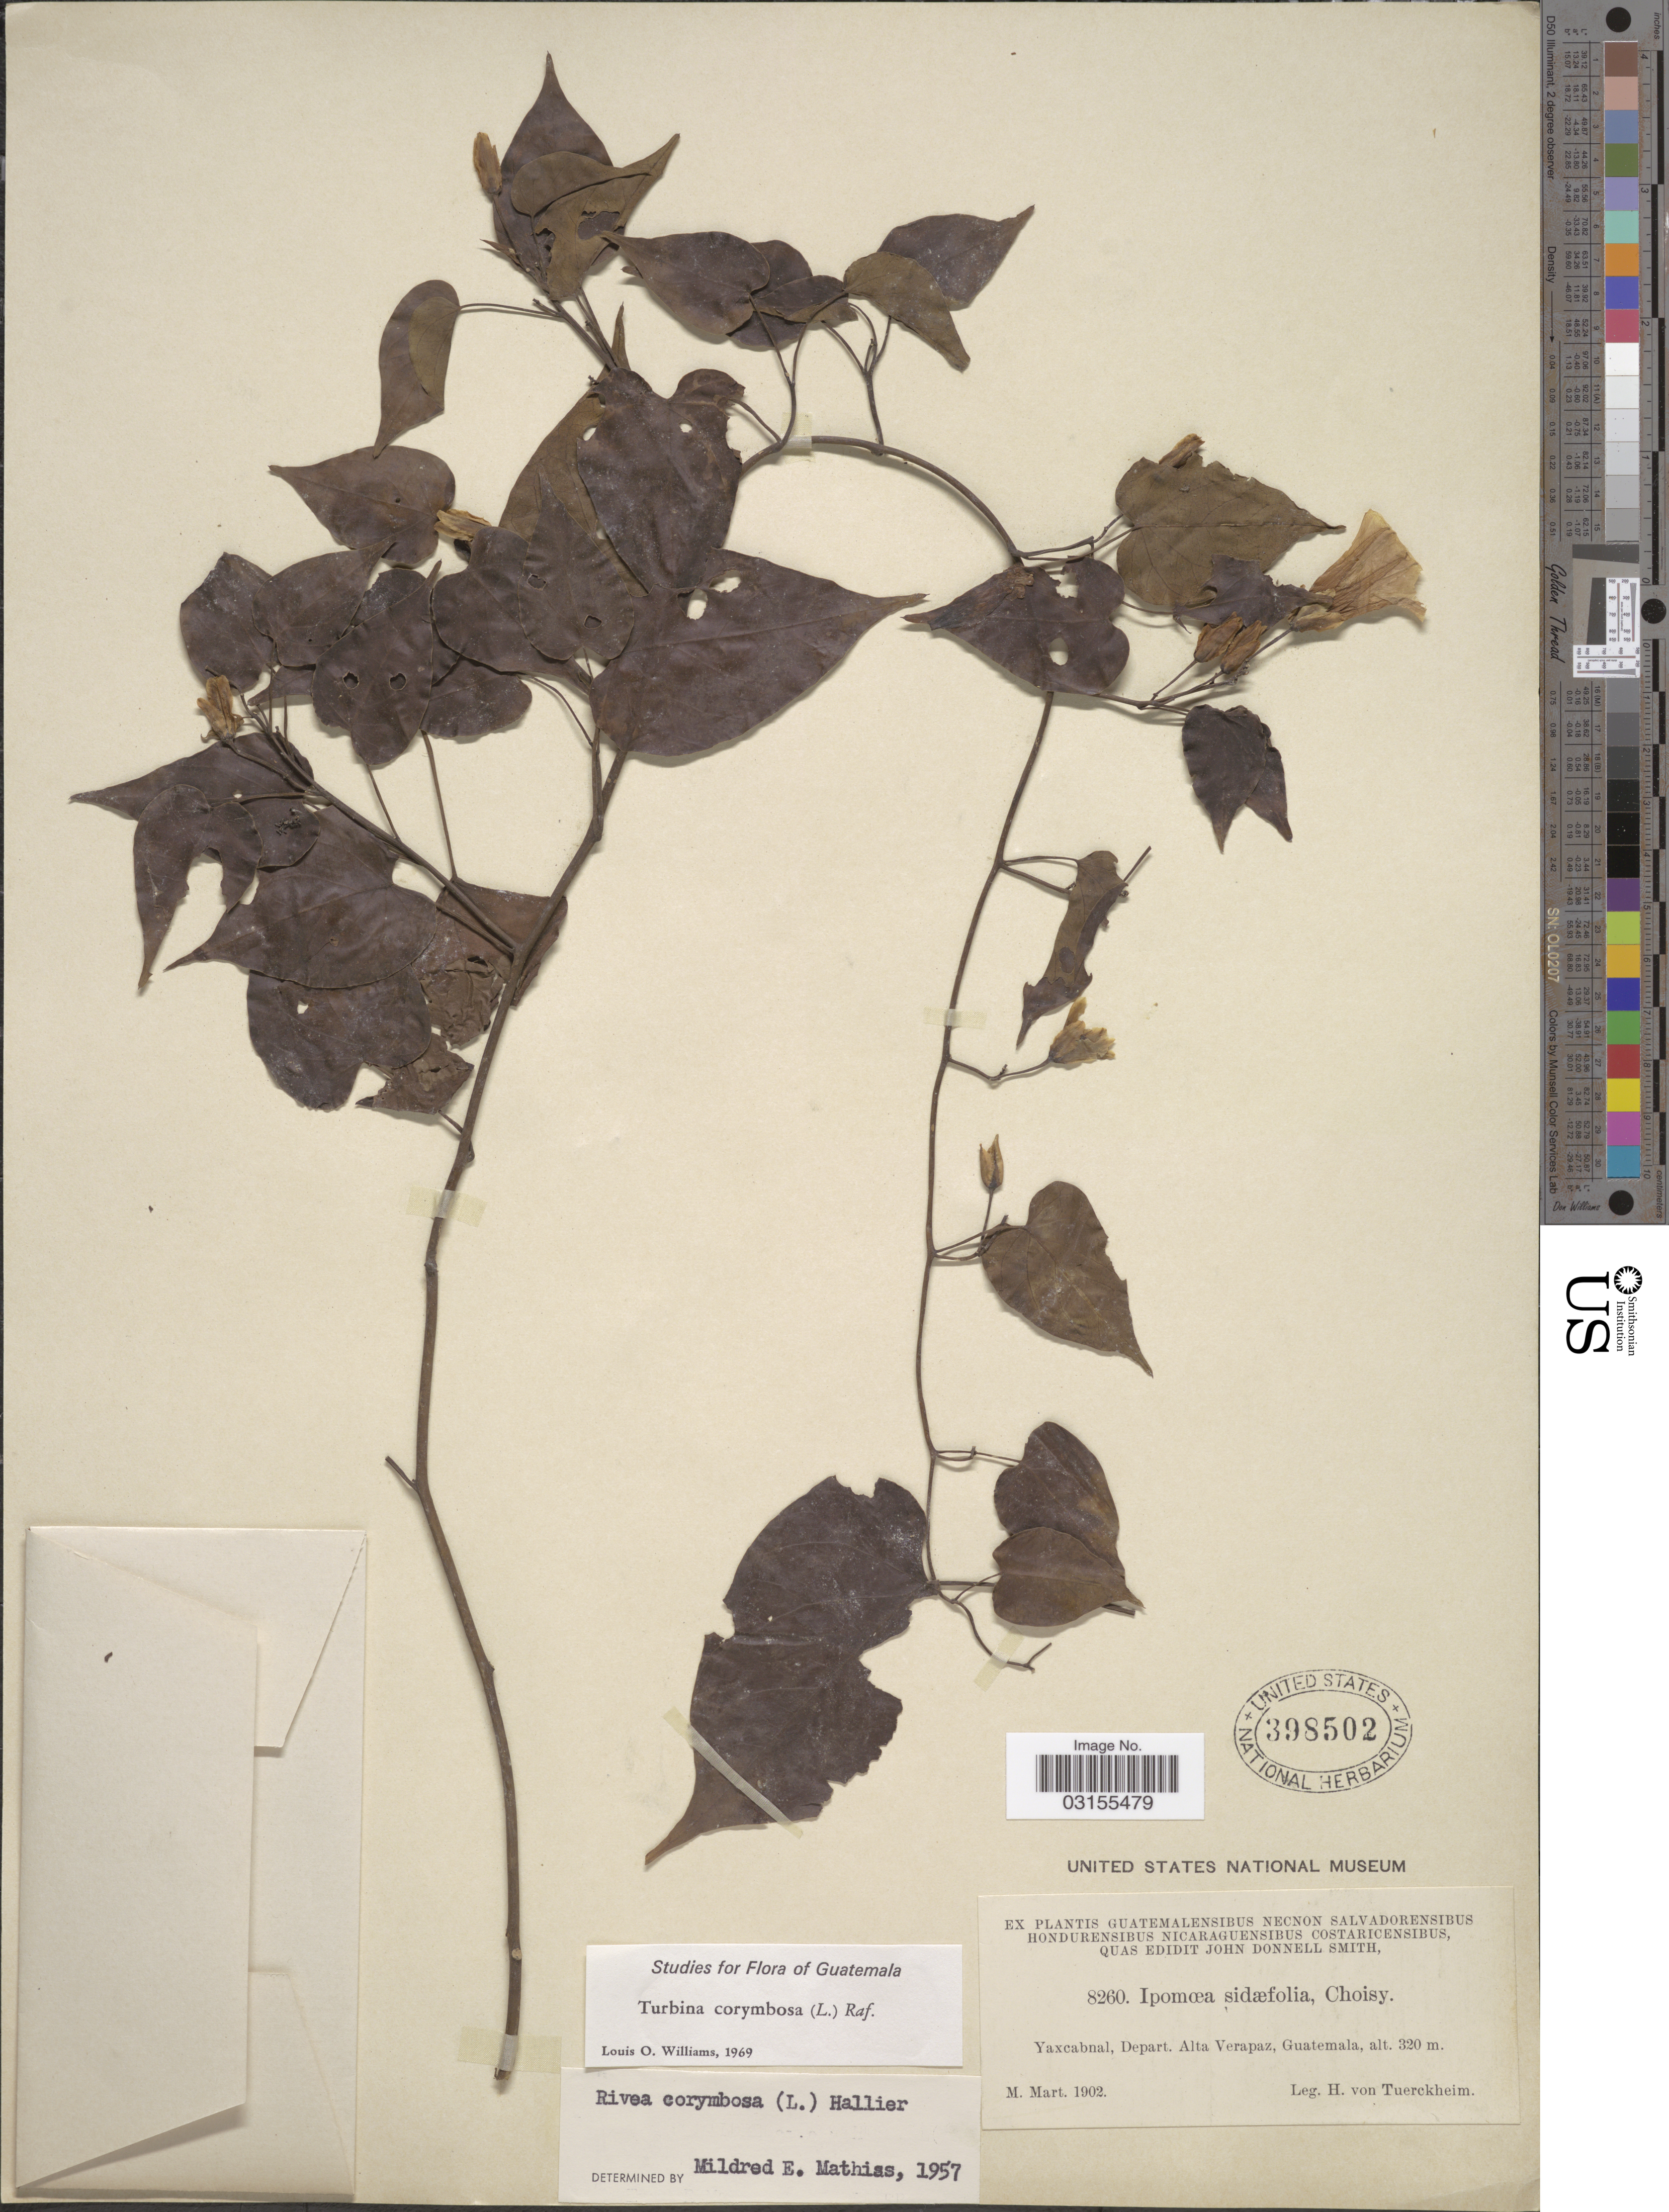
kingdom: Plantae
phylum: Tracheophyta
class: Magnoliopsida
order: Solanales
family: Convolvulaceae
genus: Turbina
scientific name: Turbina corymbosa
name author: (L.) Raf.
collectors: H. von Türckheim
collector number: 8260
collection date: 1902-03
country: Guatemala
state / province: Alta Verapaz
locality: Yaxcabnal, Depart. Alta Verapaz.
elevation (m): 320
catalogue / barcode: US 398502